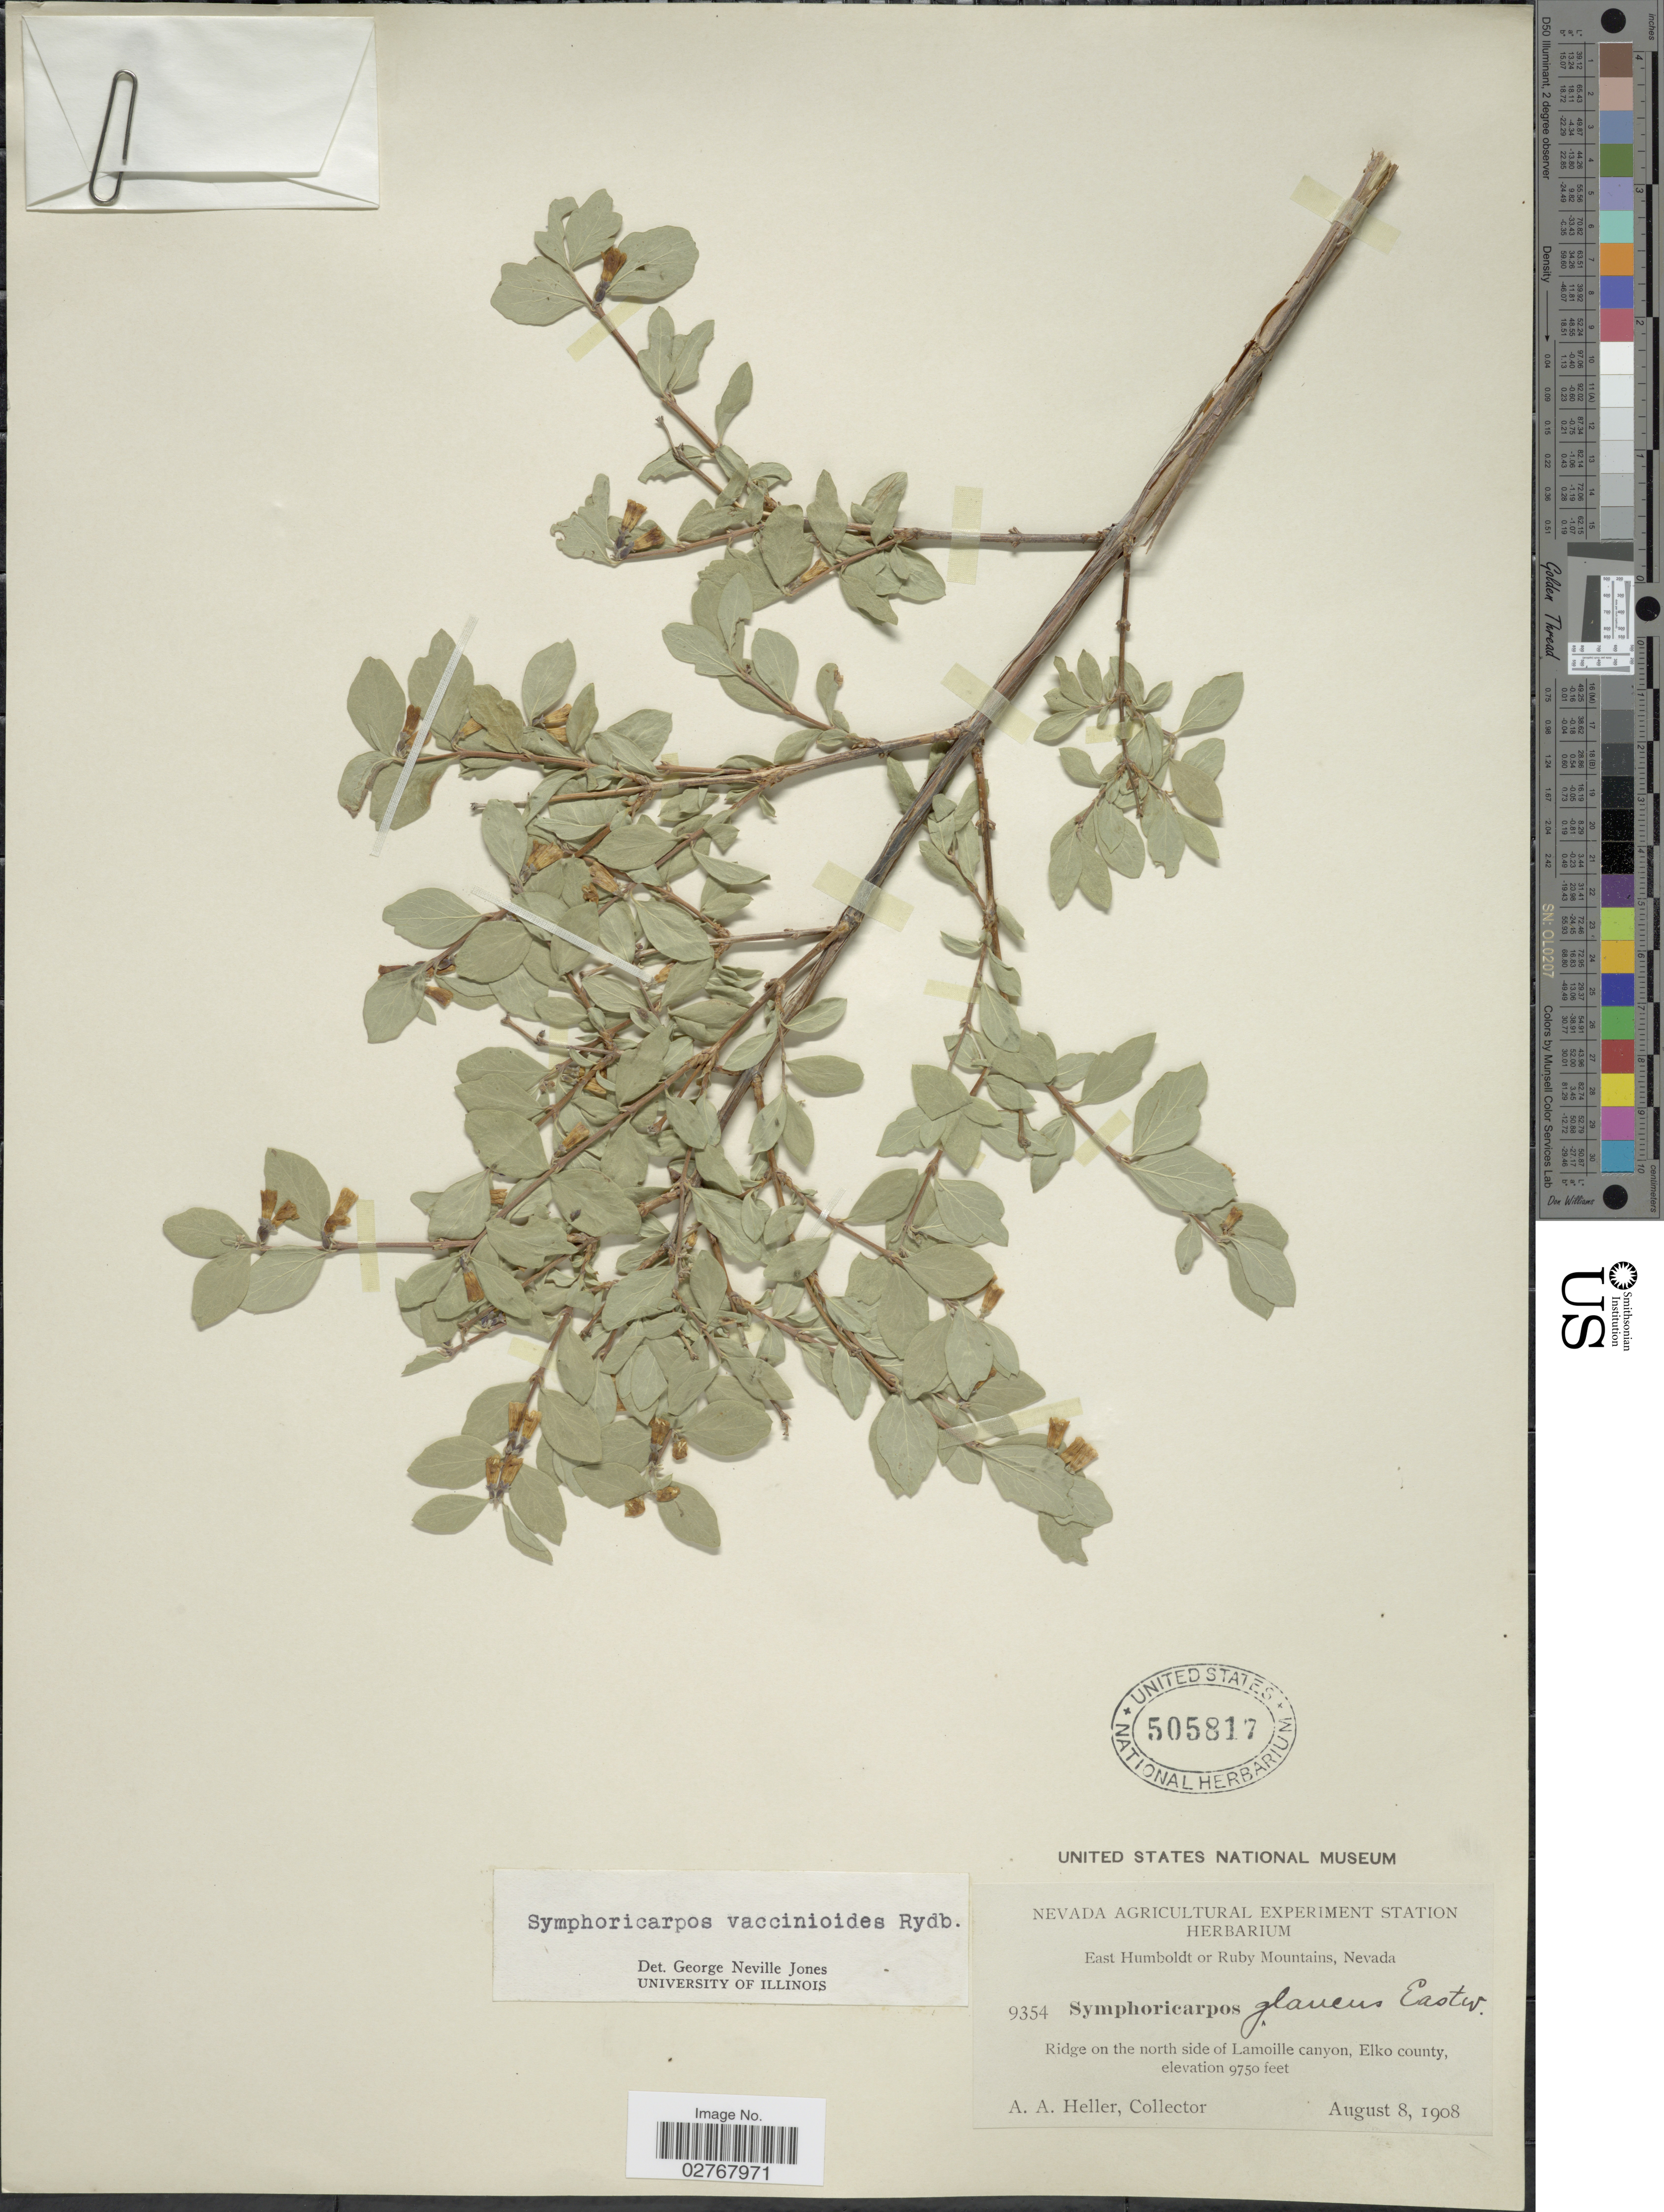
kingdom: Plantae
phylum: Tracheophyta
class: Magnoliopsida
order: Dipsacales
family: Caprifoliaceae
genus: Symphoricarpos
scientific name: Symphoricarpos vaccinioides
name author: Rydb.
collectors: A. A. Heller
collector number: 9354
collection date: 1908-08-08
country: United States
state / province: Nevada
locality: East Humboldt or Ruby Mountains, Ridge on the north side or Lamoille canyon, Elko county.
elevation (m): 2972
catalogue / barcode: US 505817